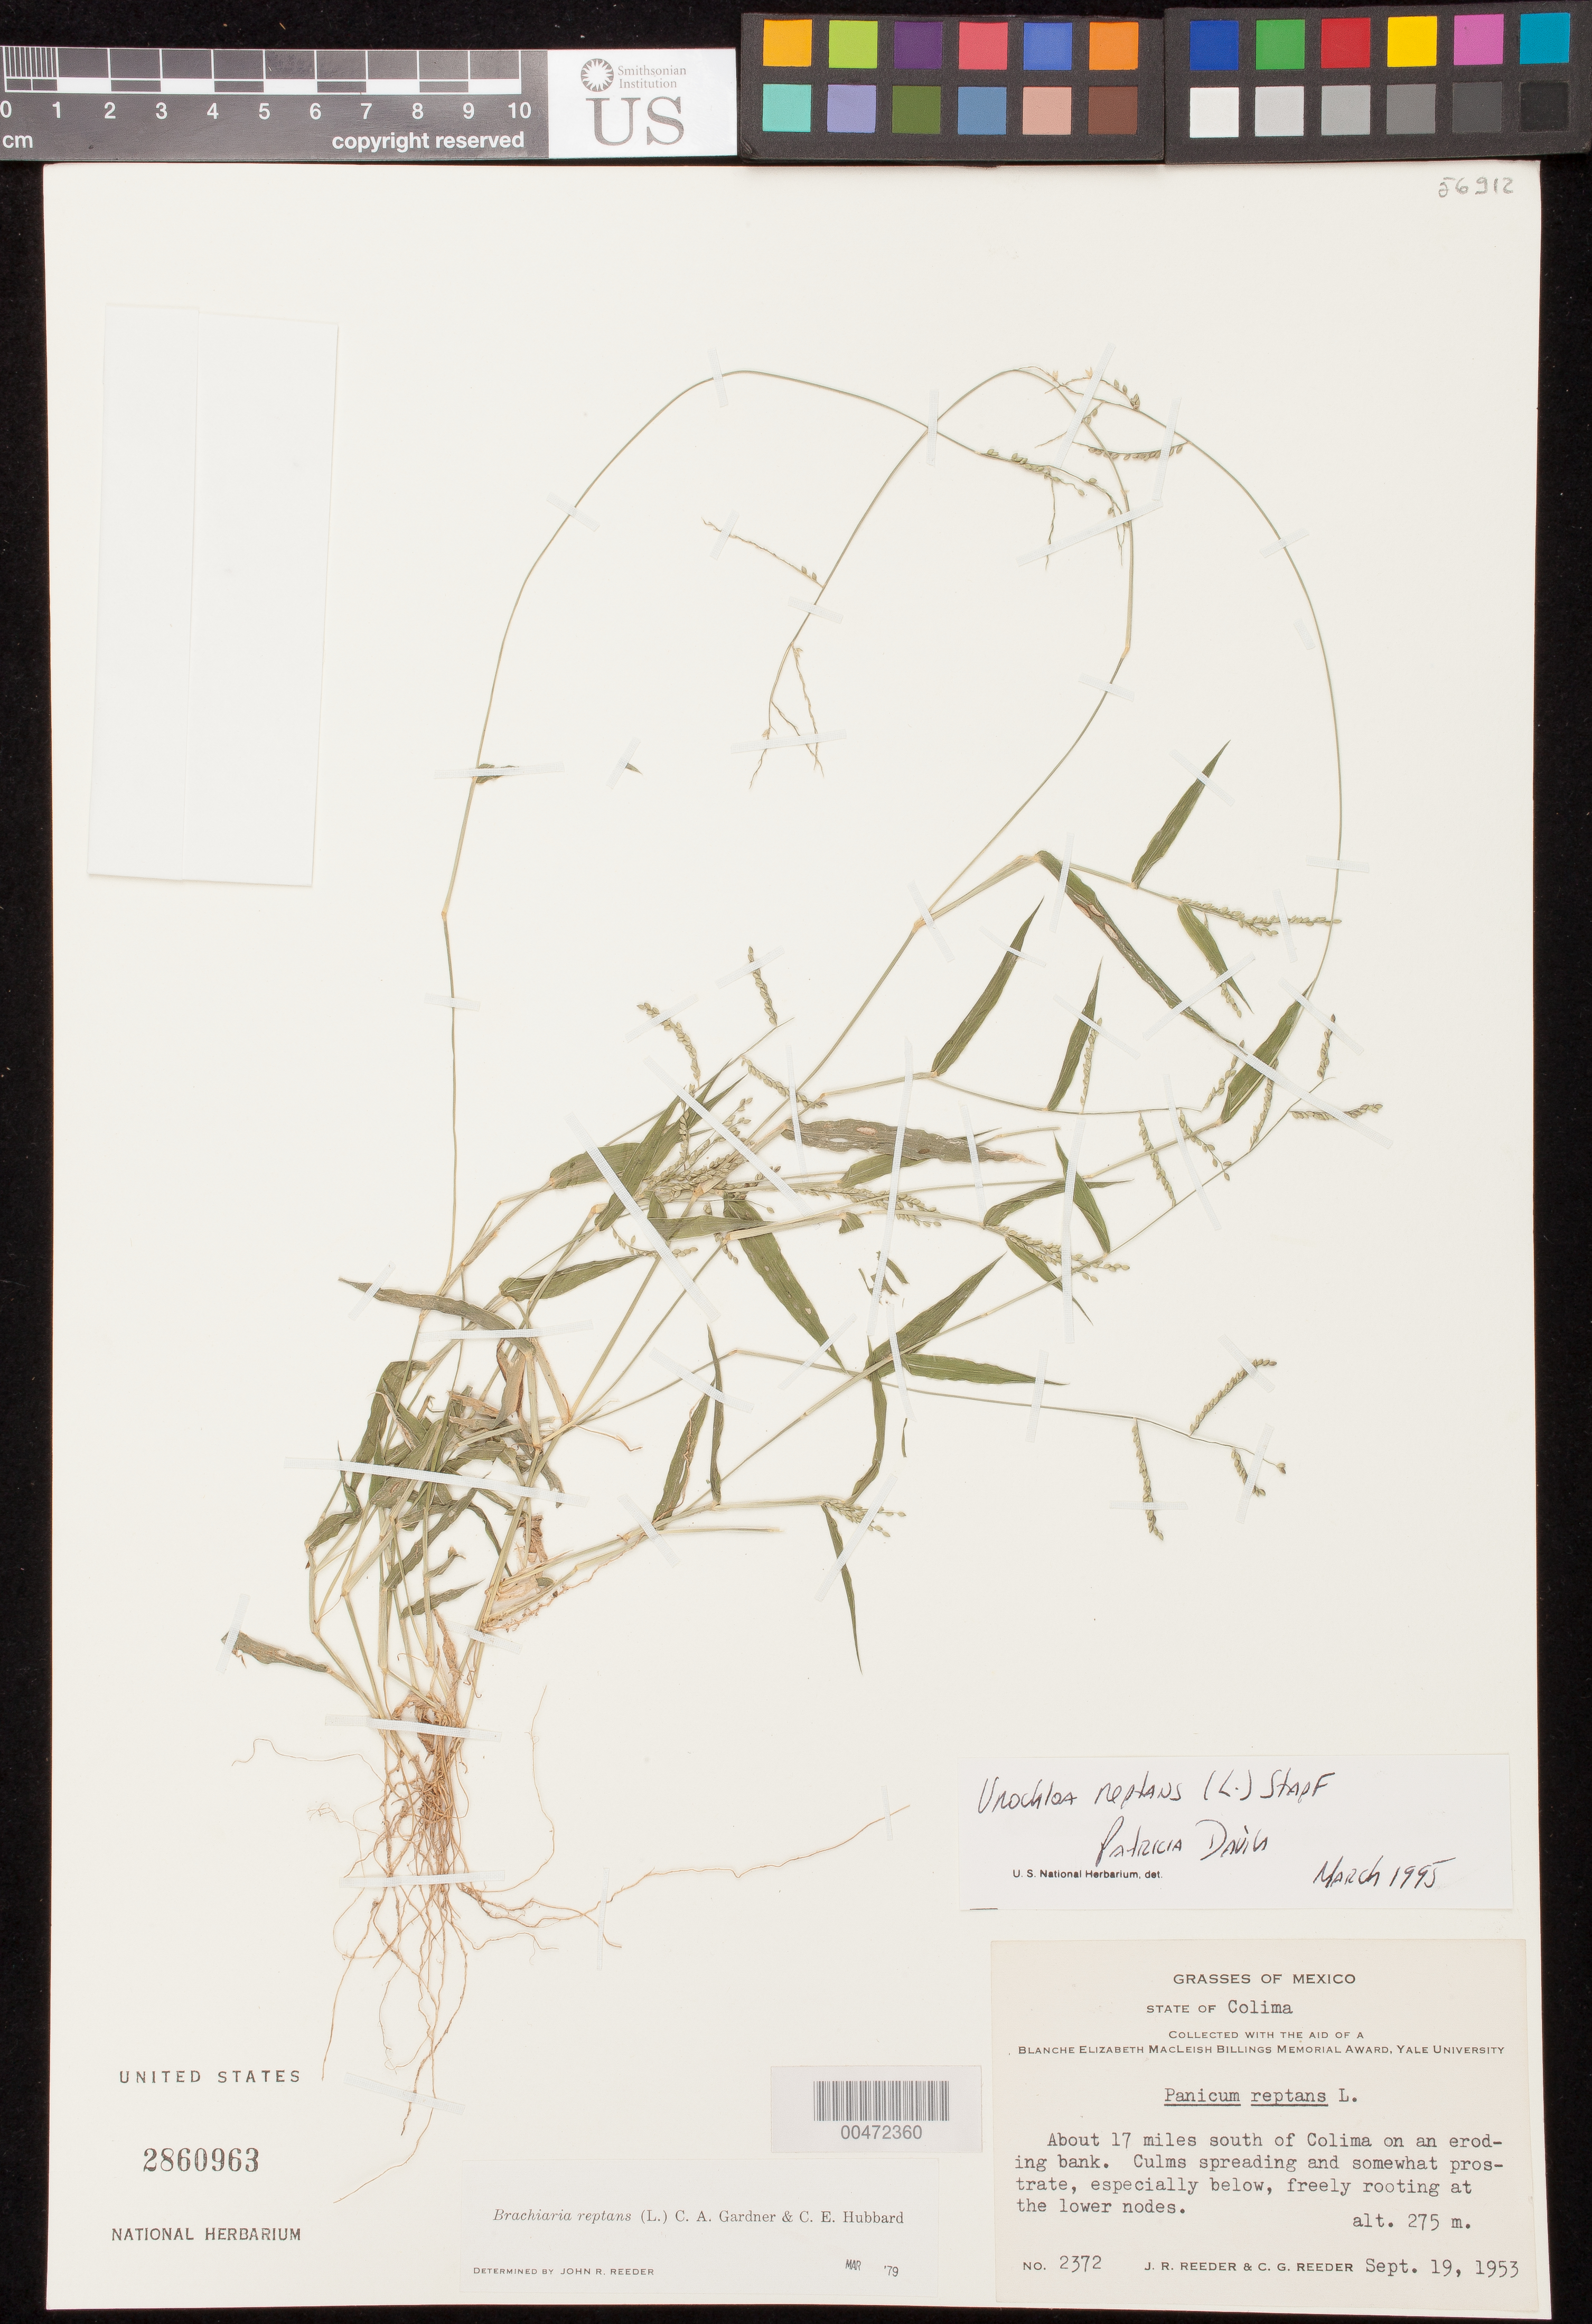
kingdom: Plantae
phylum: Tracheophyta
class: Liliopsida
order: Poales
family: Poaceae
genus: Urochloa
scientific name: Urochloa reptans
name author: (L.) Stapf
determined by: Dávila, P. D.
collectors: J. R. Reeder & C. G. Reeder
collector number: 2372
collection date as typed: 19 Sep 1953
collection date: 1953-09-19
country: Mexico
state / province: Colima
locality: About 17 mi S of Colima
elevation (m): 275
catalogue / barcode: US 2860963